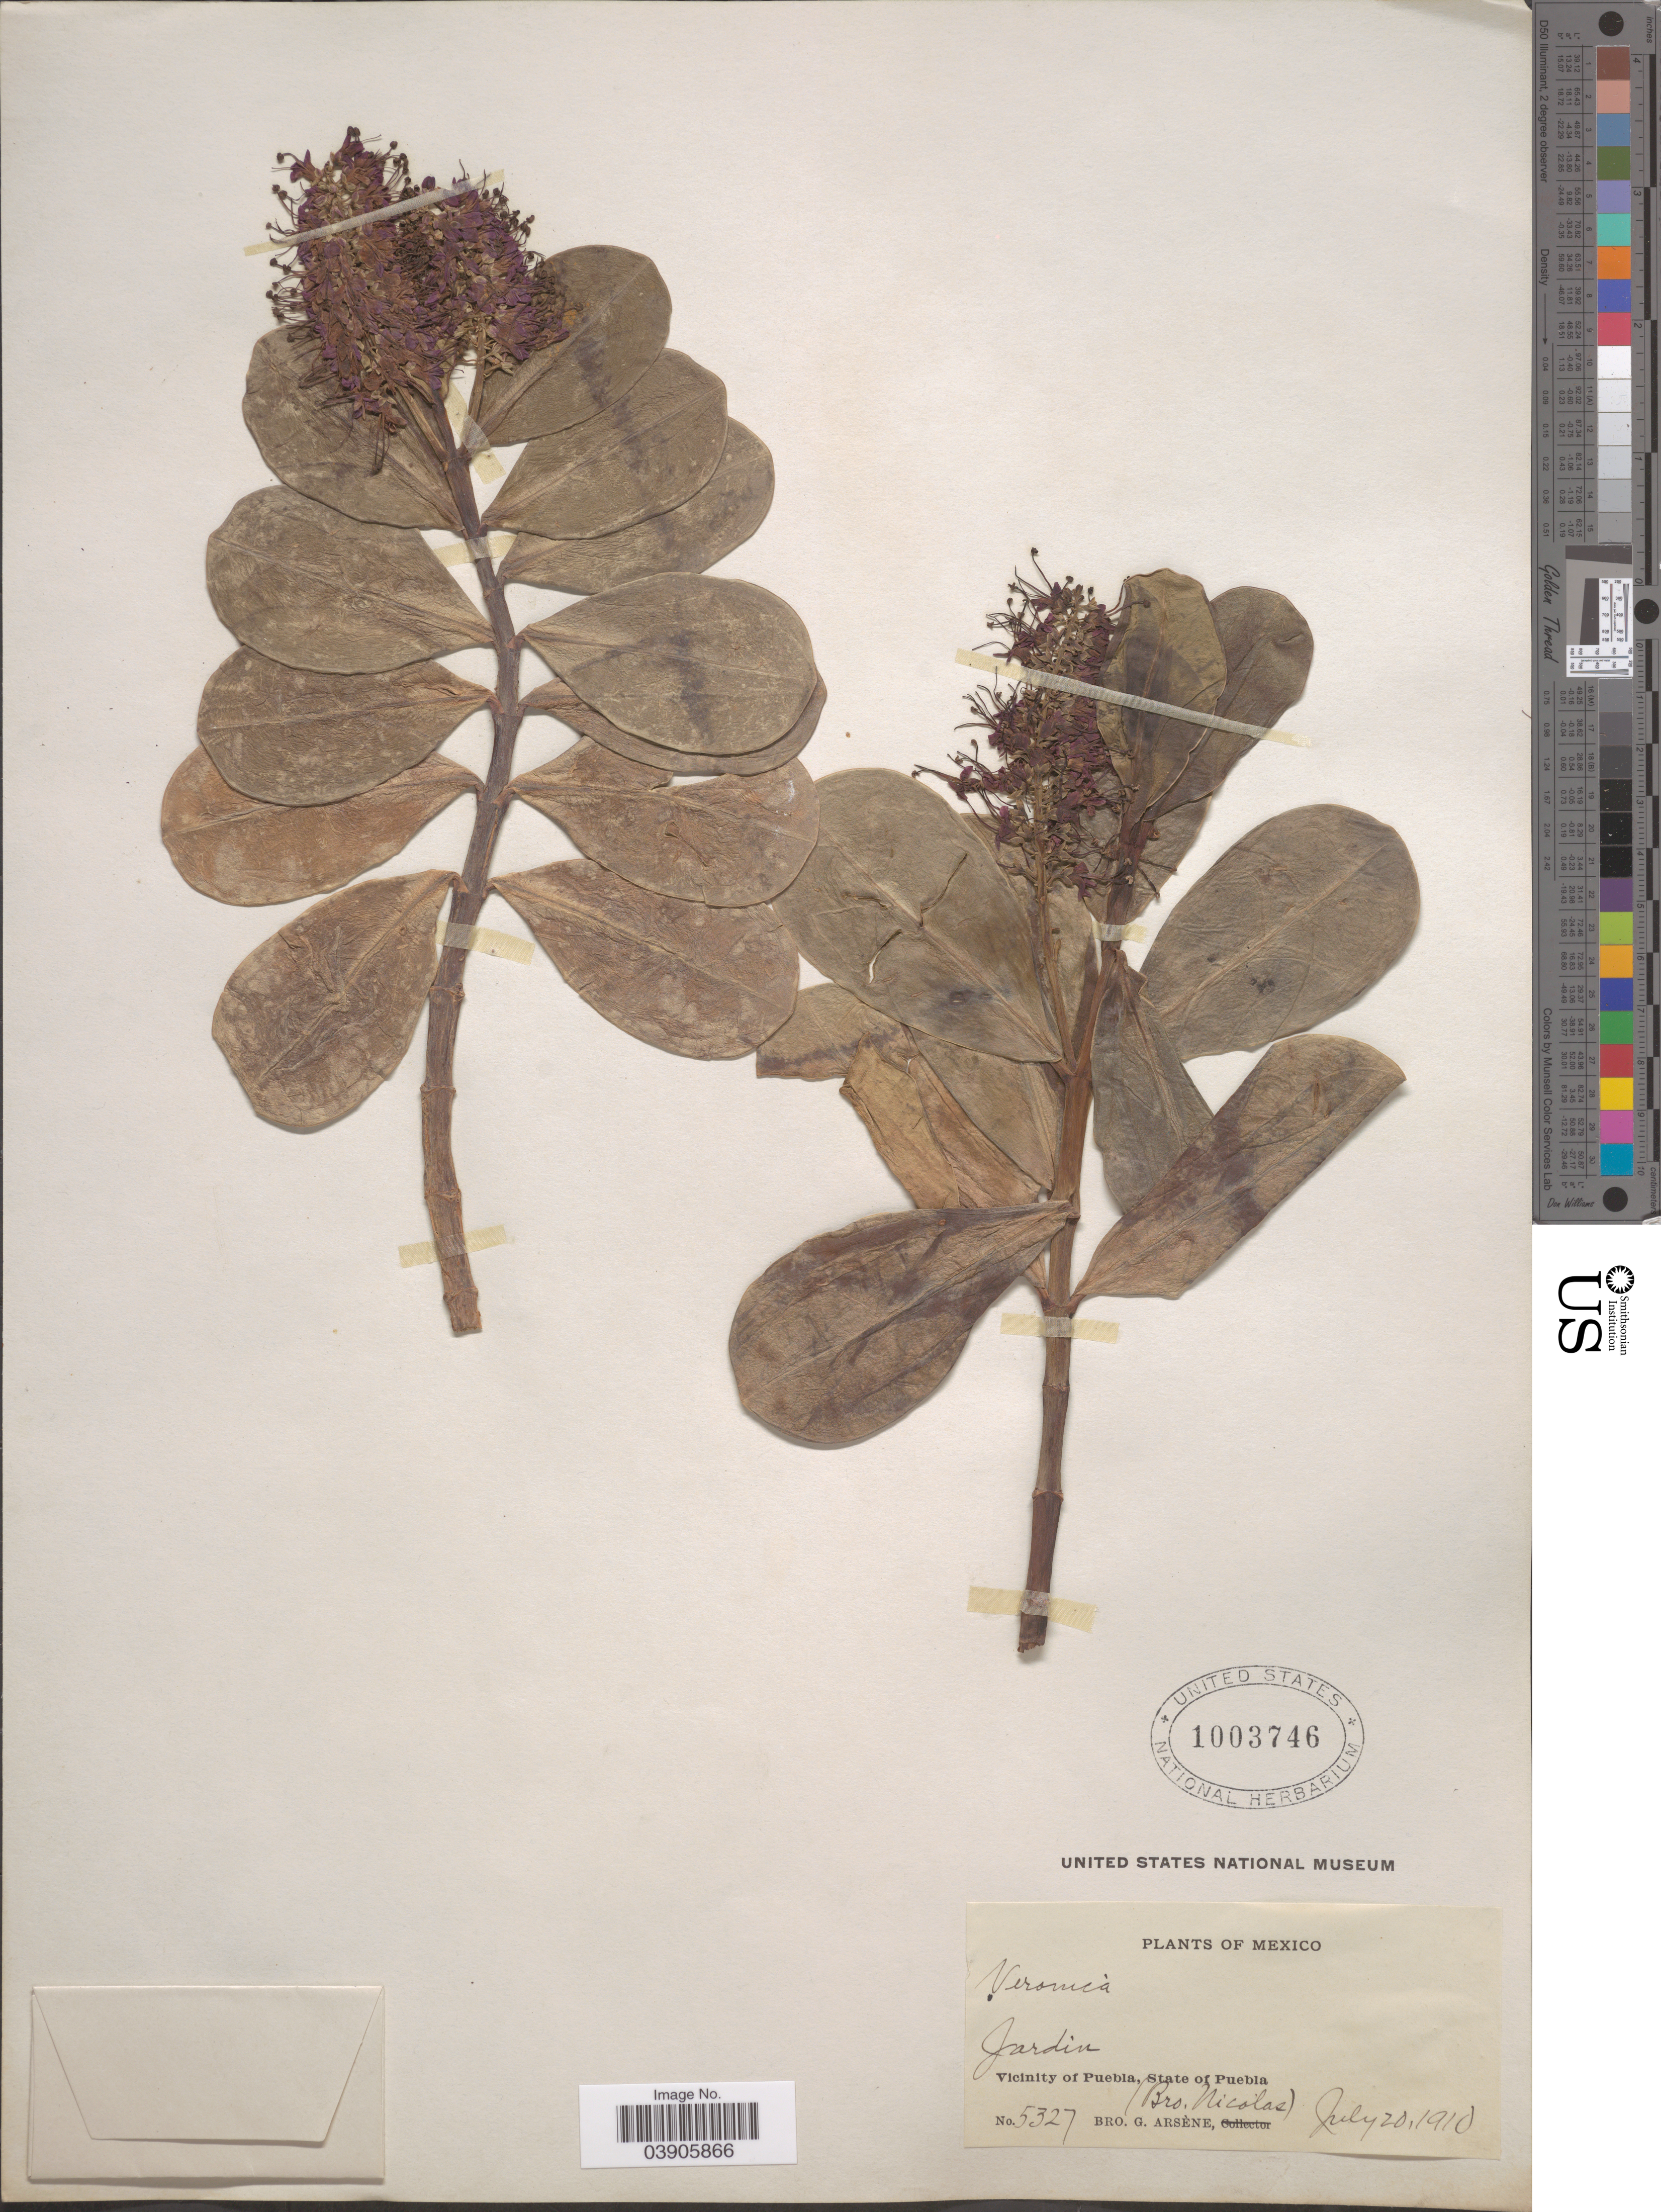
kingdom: Plantae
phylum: Tracheophyta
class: Magnoliopsida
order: Lamiales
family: Plantaginaceae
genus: Hebe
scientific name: Hebe sp.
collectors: Bro. G. Arsène & Bro. Nicolas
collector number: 5327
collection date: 1910-07-20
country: Mexico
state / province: Puebla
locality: Jardin. San Ignacio. Vicinity of Puebla.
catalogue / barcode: US 1003746